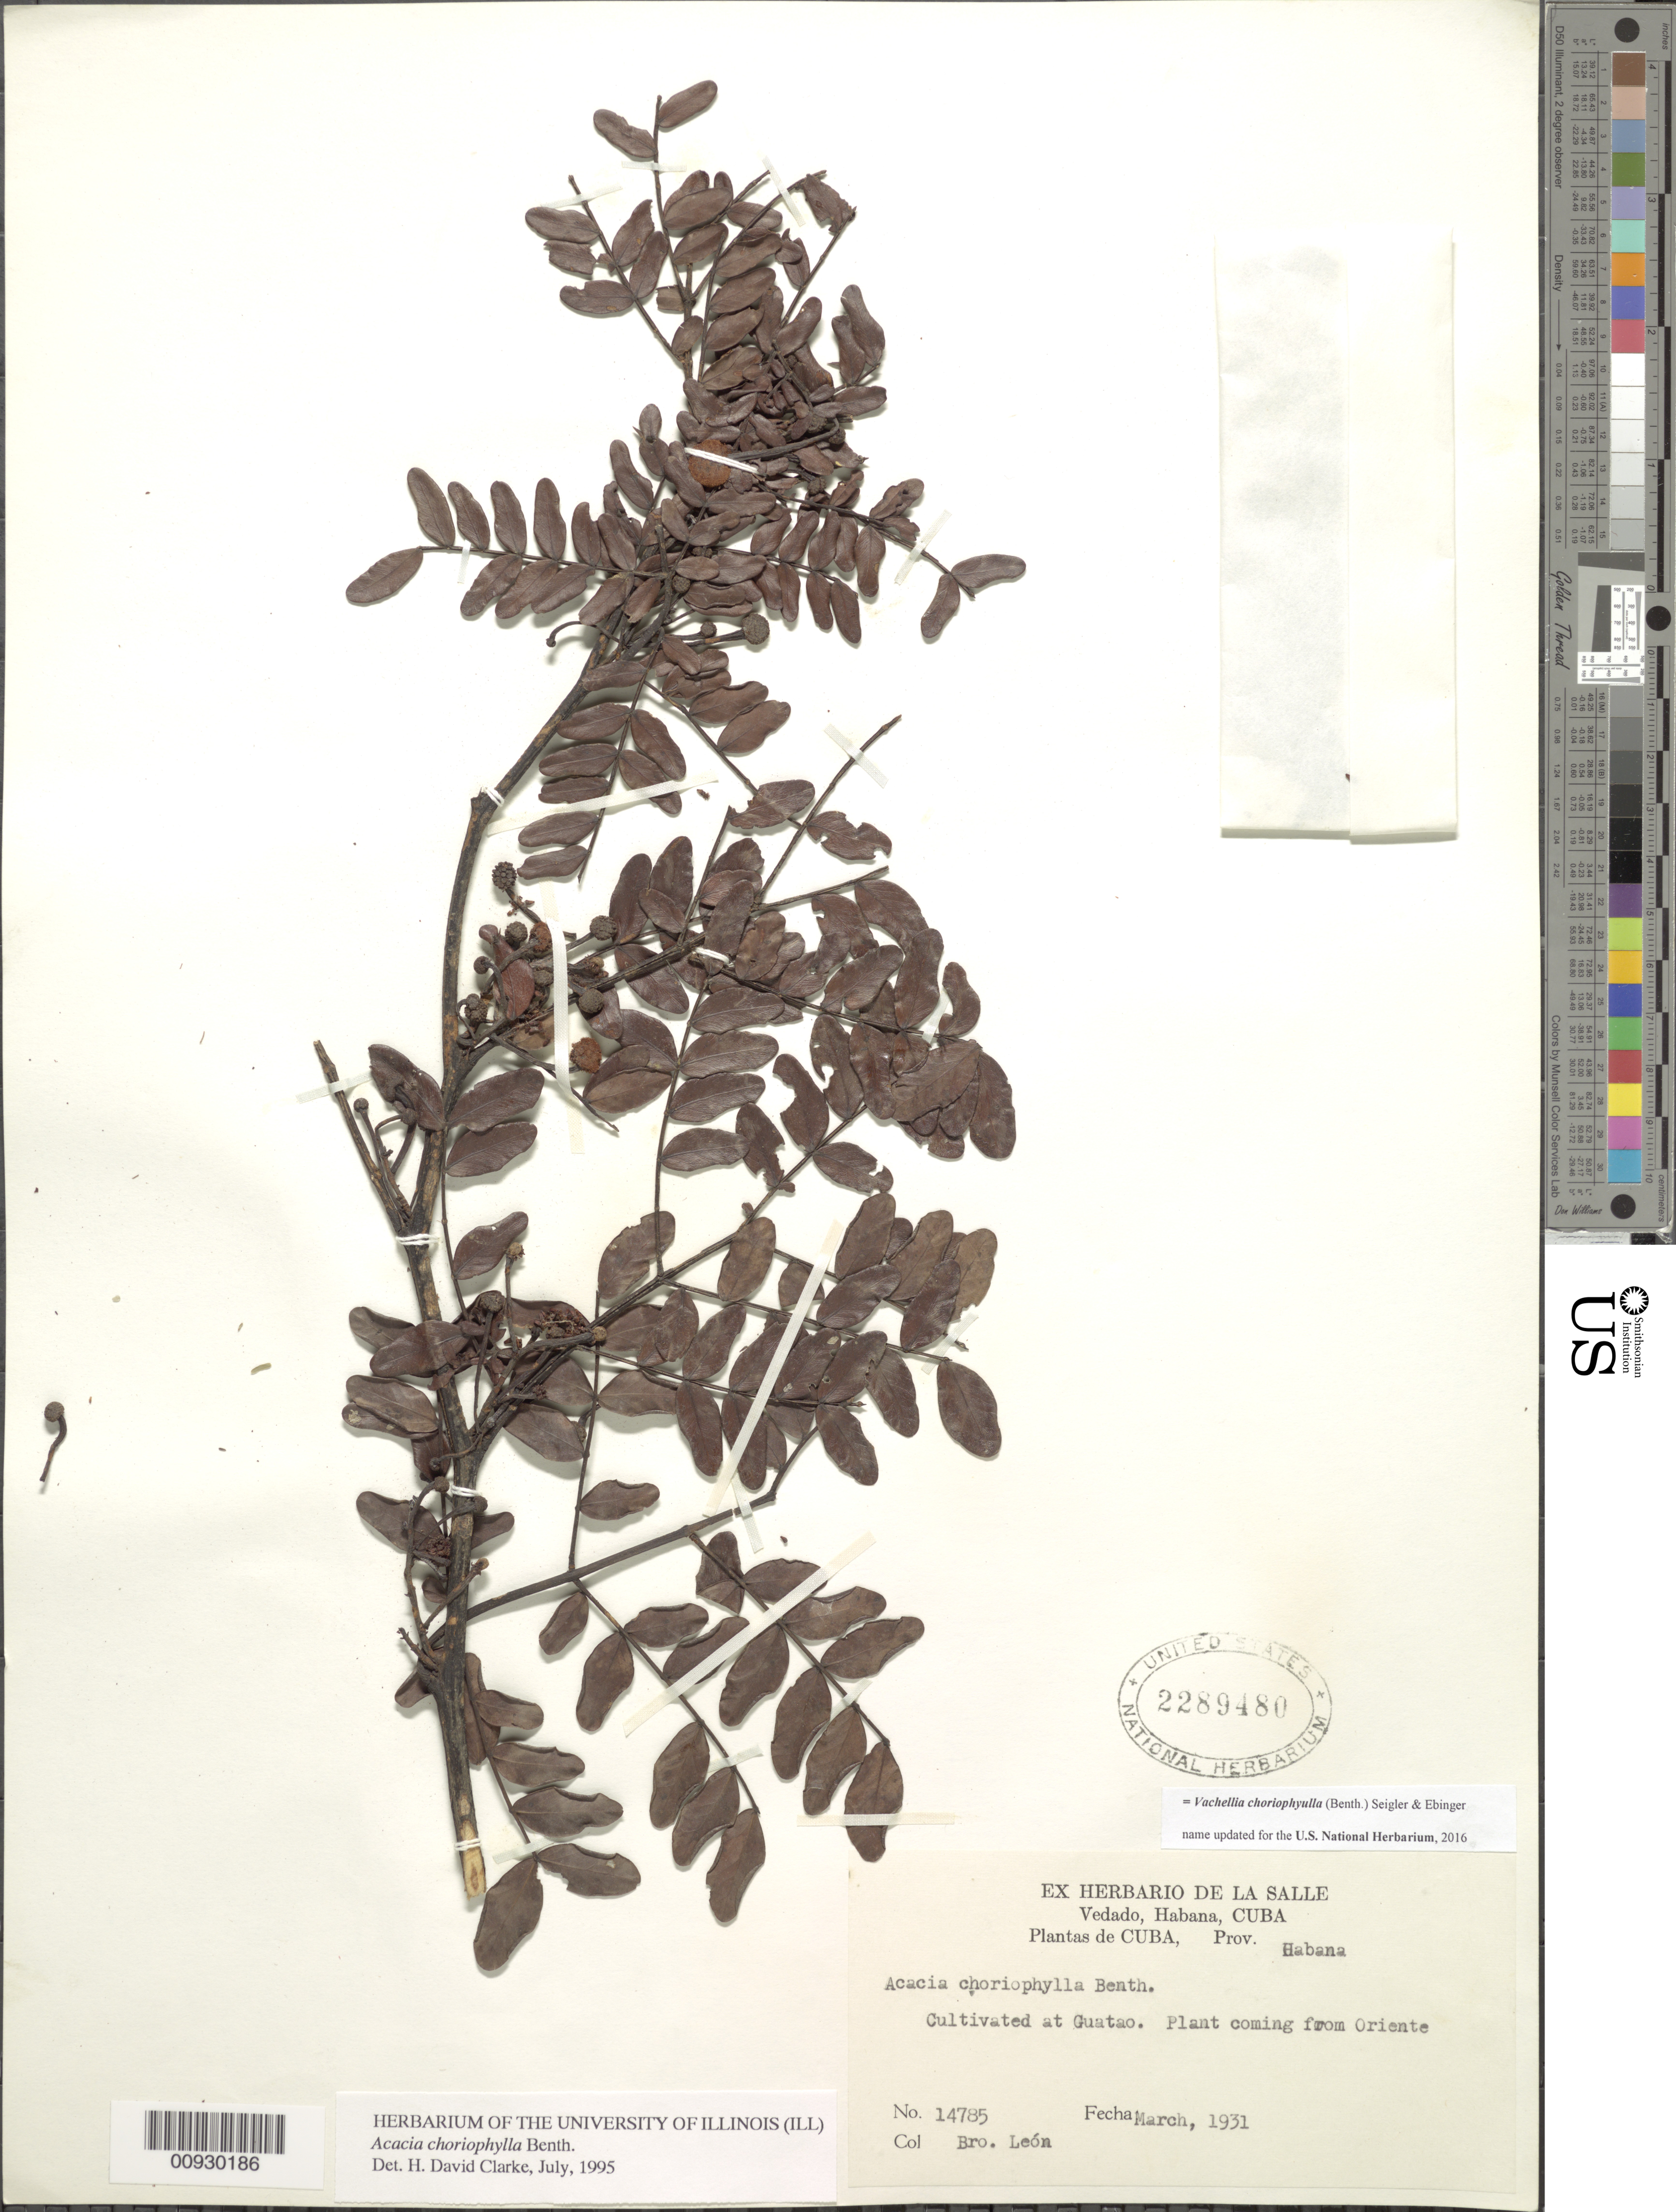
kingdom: Plantae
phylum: Tracheophyta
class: Magnoliopsida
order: Fabales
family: Fabaceae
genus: Vachellia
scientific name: Vachellia choriophylla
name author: (Benth.) Seigler & Ebinger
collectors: Bro. León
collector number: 14785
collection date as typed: Mar 1931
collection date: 1931-03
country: Cuba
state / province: La Habana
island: Cuba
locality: La Habana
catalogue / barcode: US 2289480